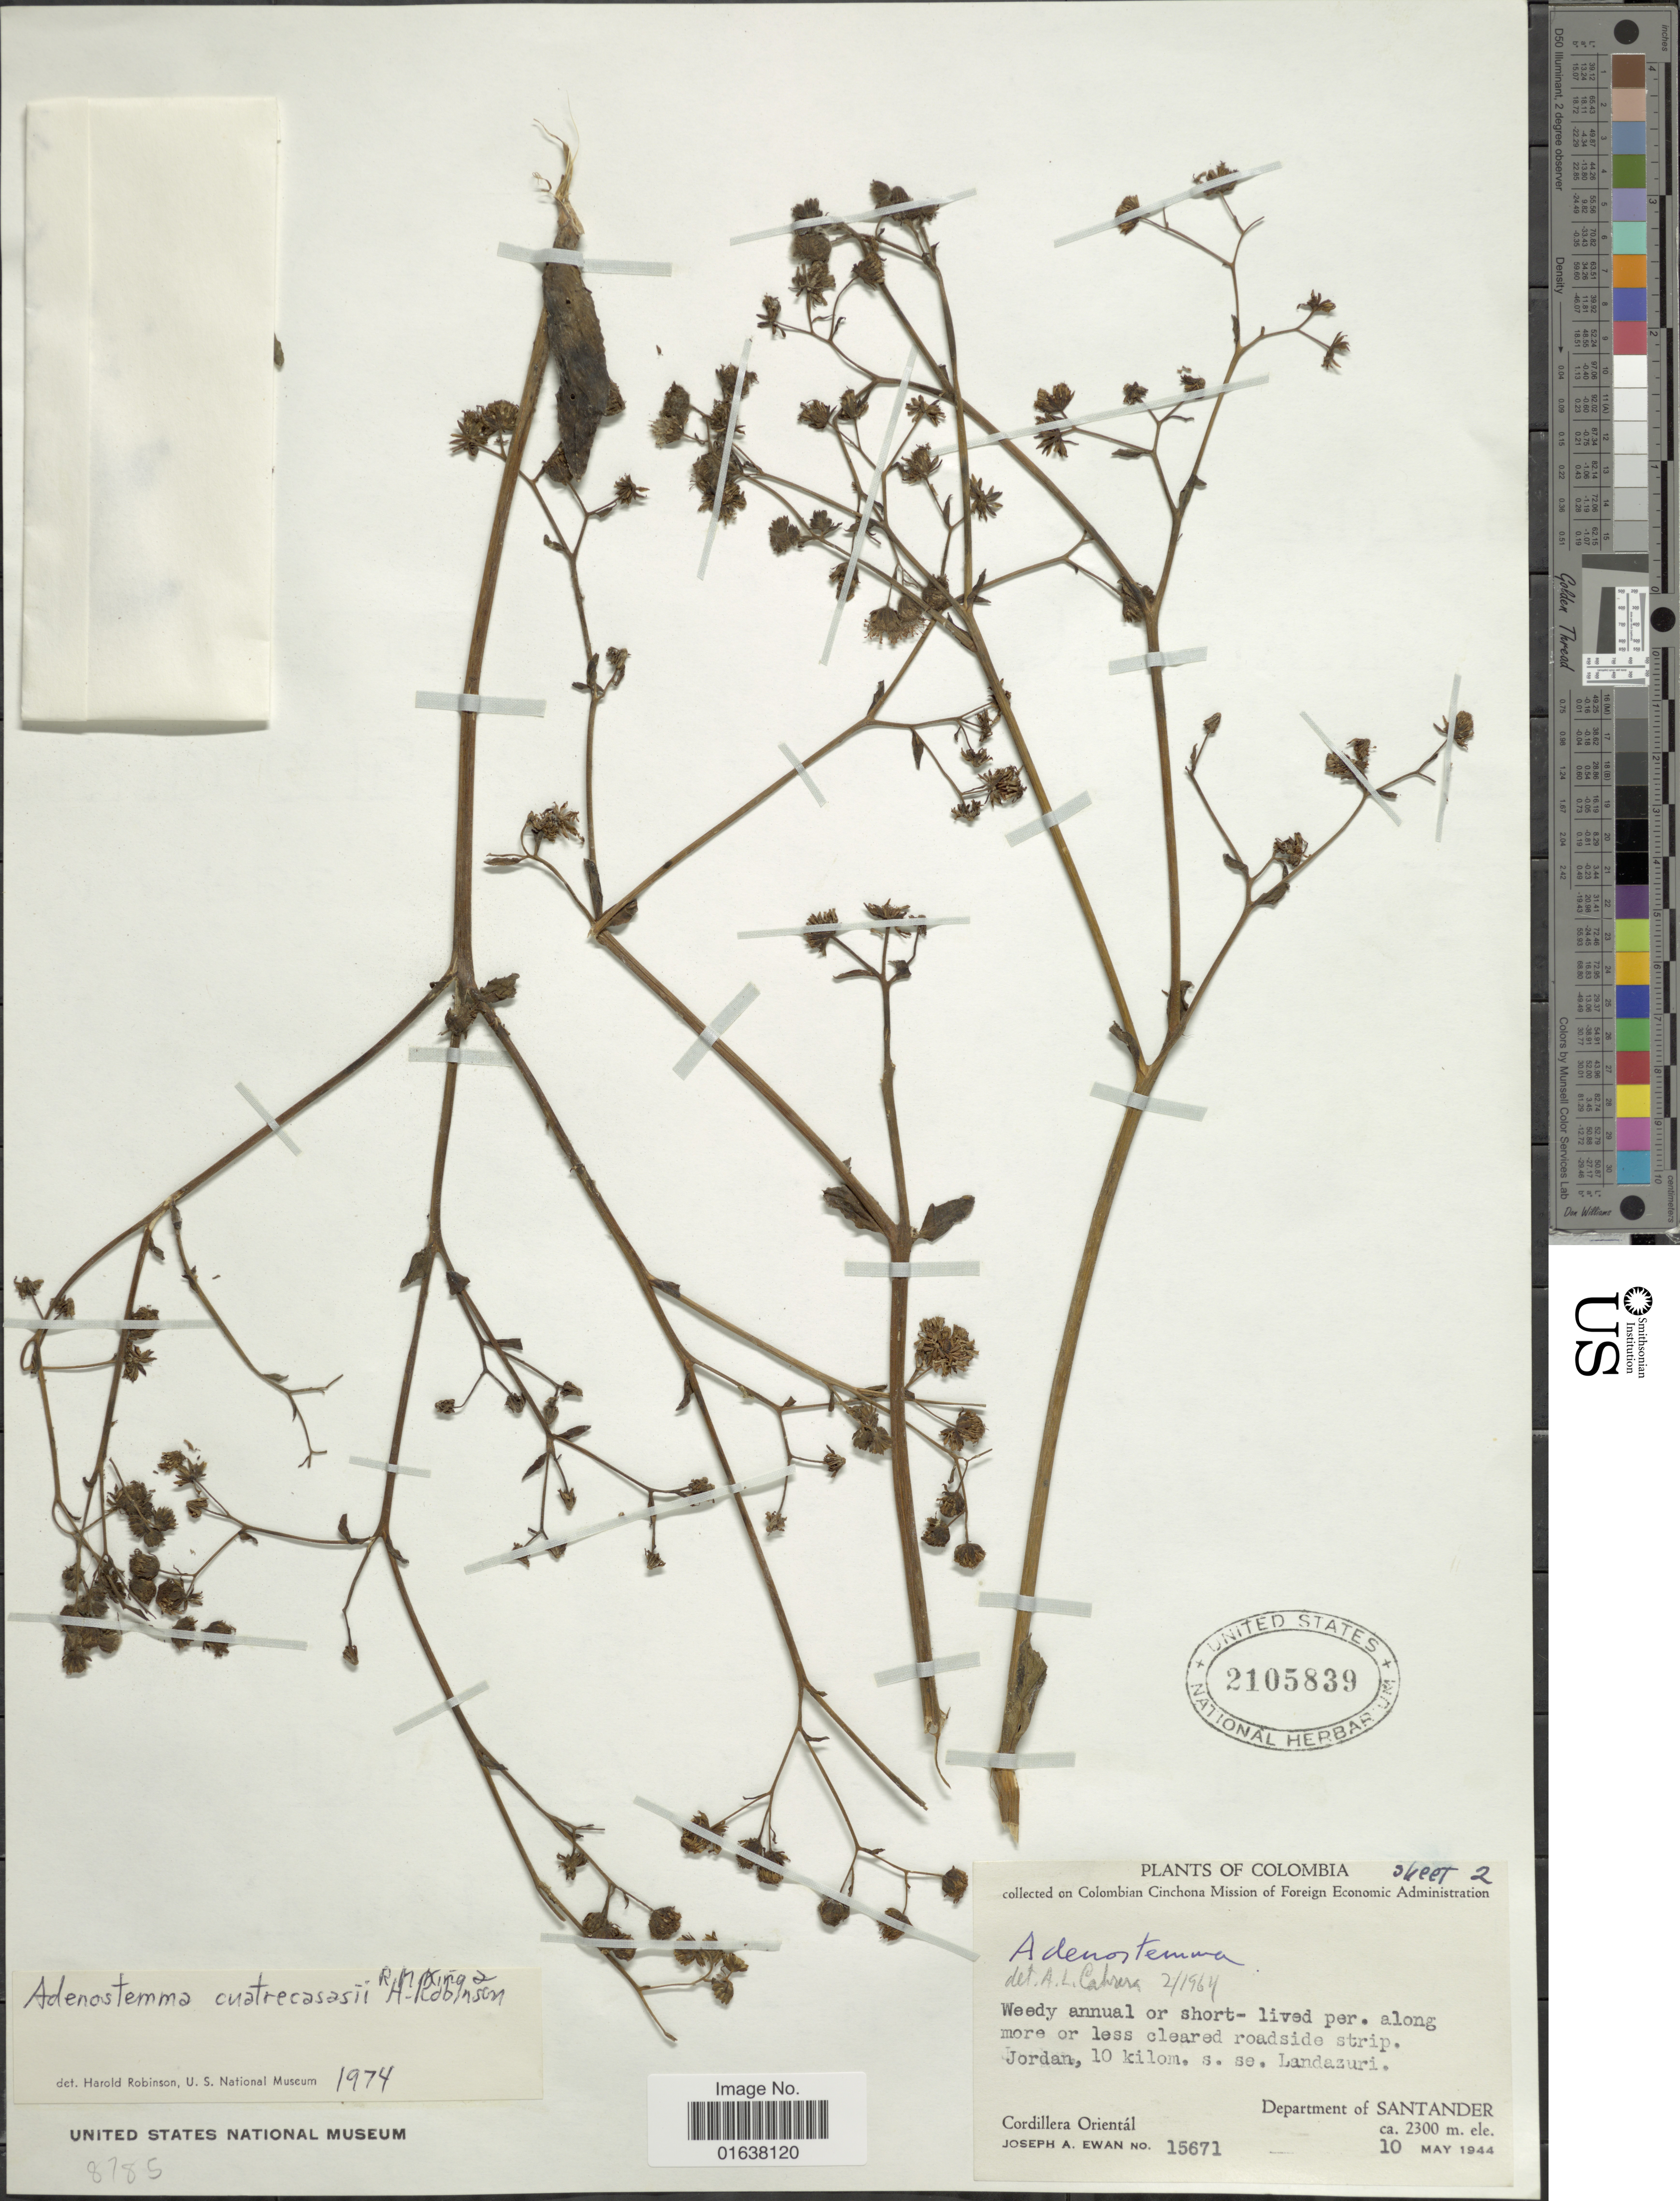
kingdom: Plantae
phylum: Tracheophyta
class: Magnoliopsida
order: Asterales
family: Asteraceae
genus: Adenostemma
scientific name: Adenostemma cuatrecasasii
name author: R.M. King & H. Rob.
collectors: J. A. Ewan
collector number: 15671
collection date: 1944-05-10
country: Colombia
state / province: Santander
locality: Cordillera Oriental. Department of Santander. Jordan, 10 kilom. s. se. Landazuri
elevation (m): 2300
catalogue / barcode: US 2105839